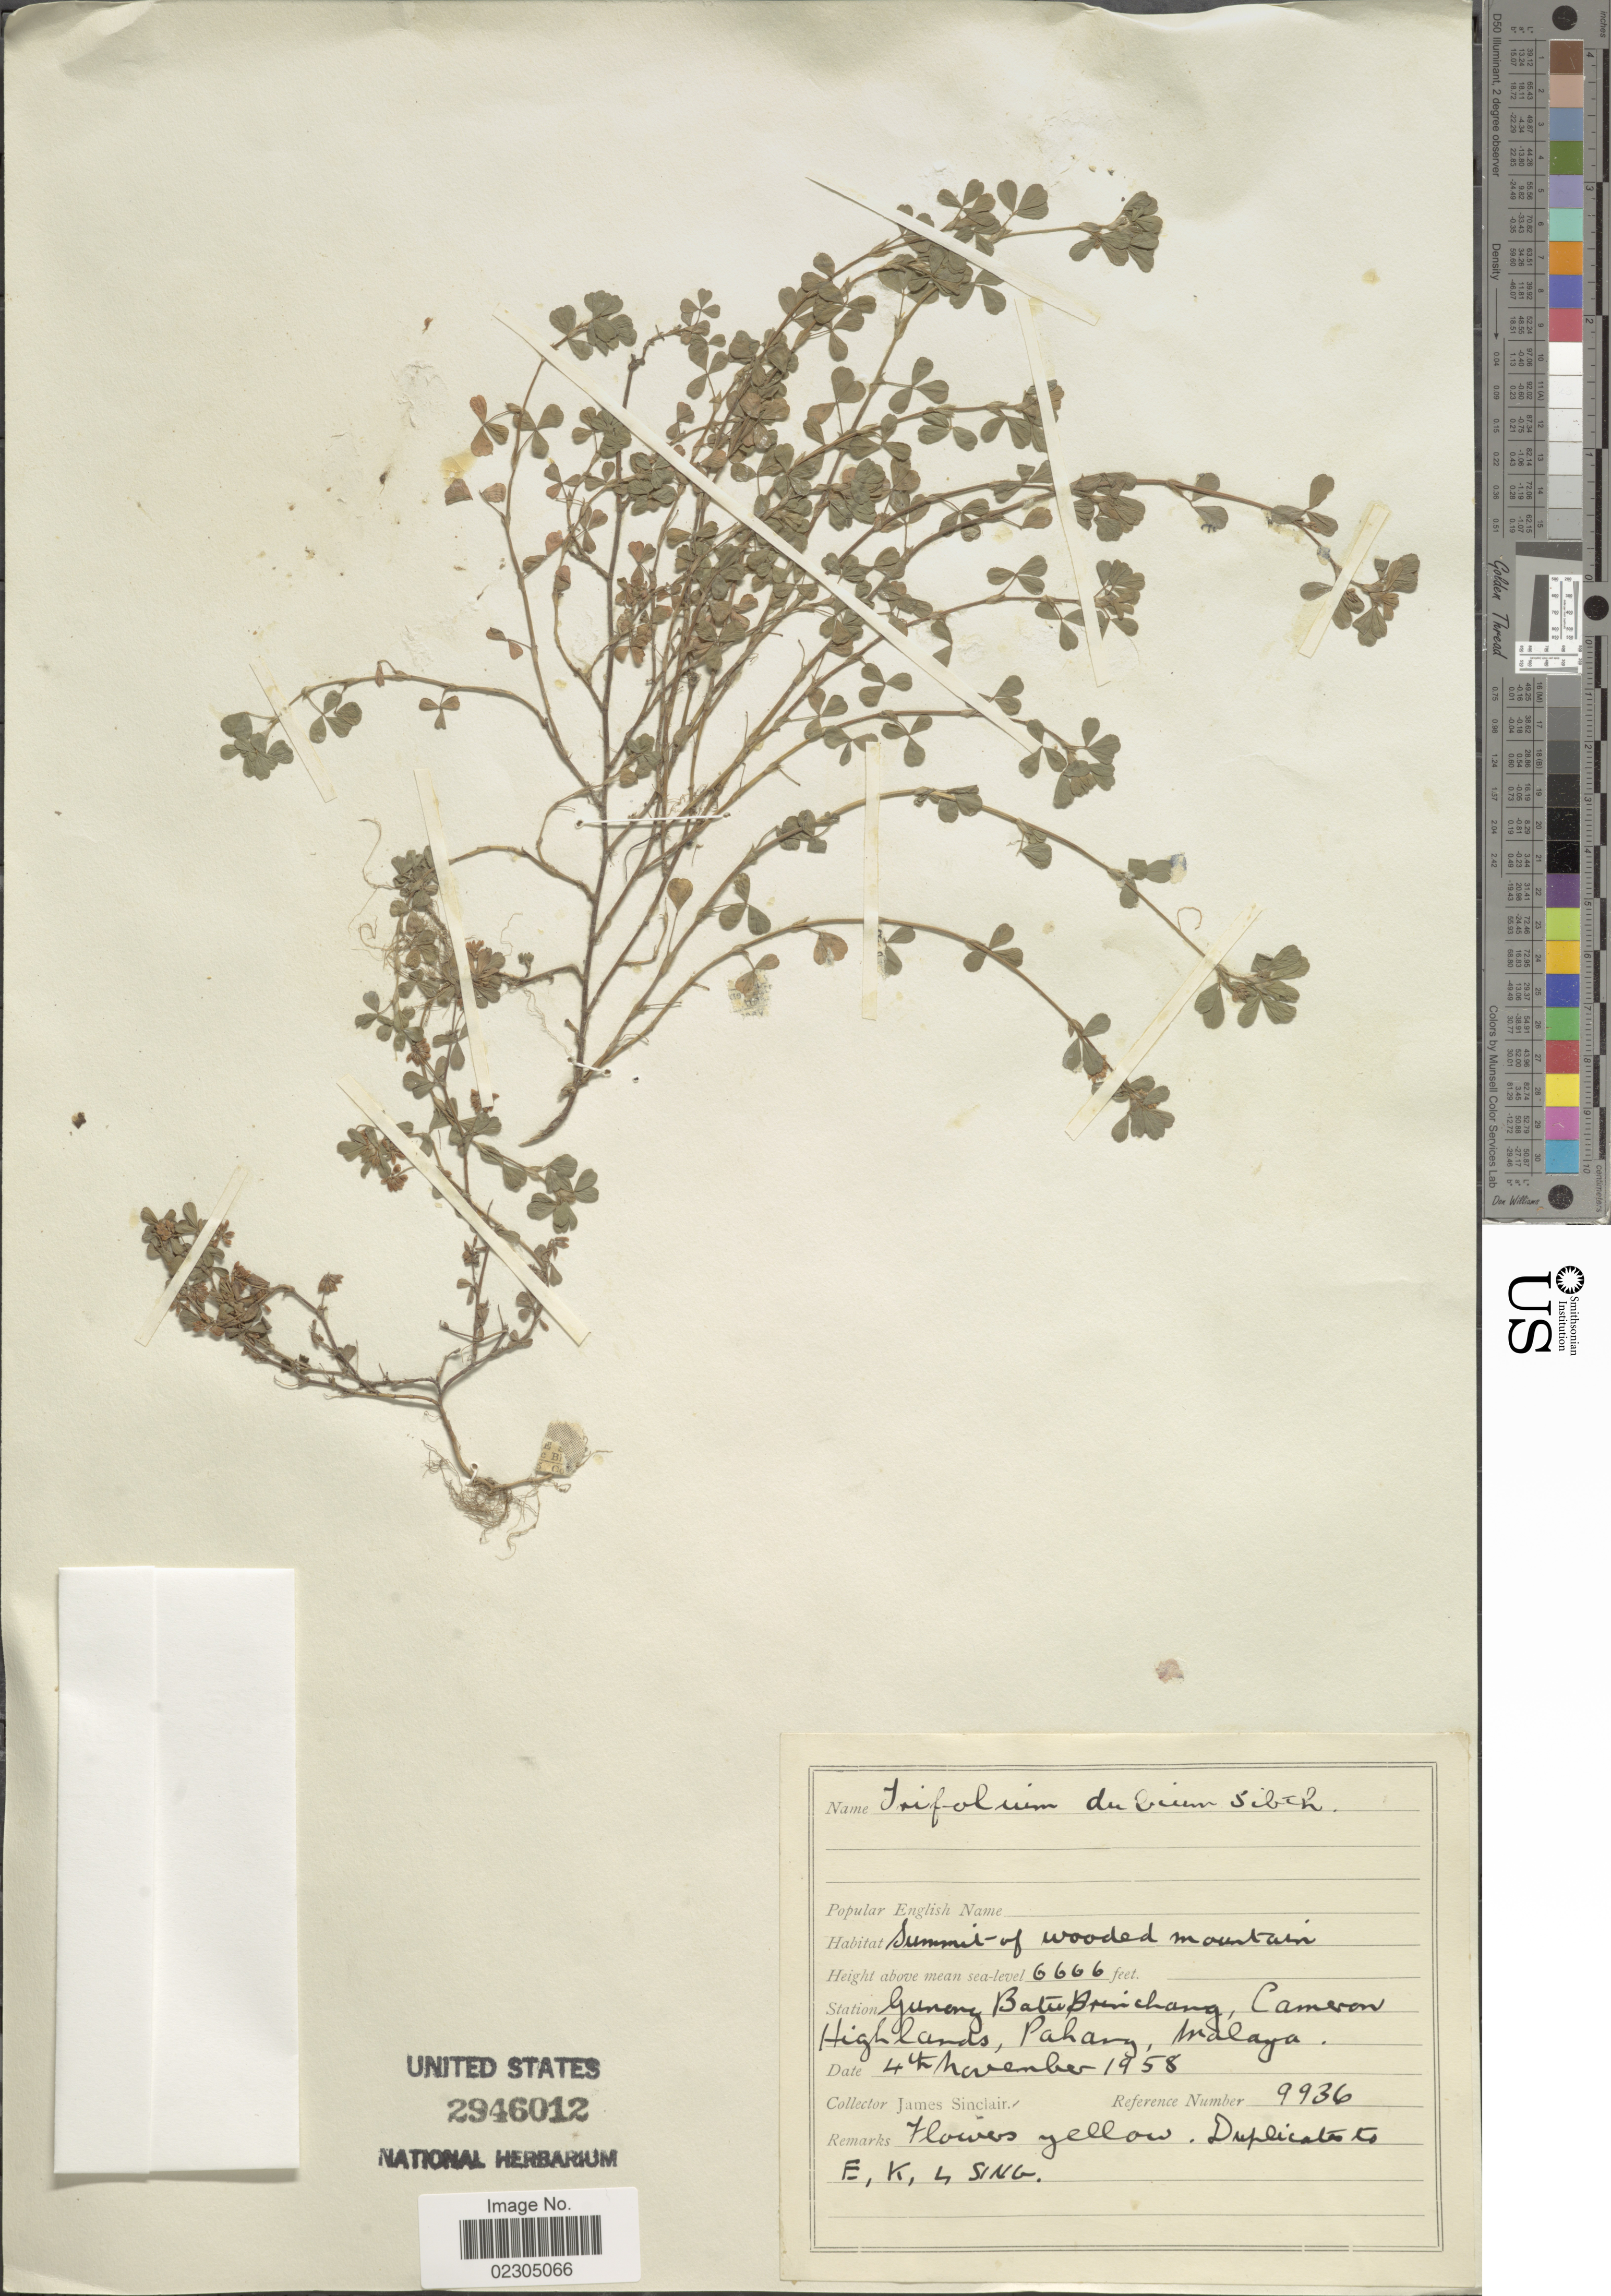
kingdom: Plantae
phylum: Tracheophyta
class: Magnoliopsida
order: Fabales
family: Fabaceae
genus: Trifolium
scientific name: Trifolium dubium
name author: Sibth.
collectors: J. Sinclair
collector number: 9936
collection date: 1958-11-04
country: Malaysia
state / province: Pahang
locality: Station: Gunong batu Arichang, Cameron Highlands, Malaya.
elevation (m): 2032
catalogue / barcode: US 2946012